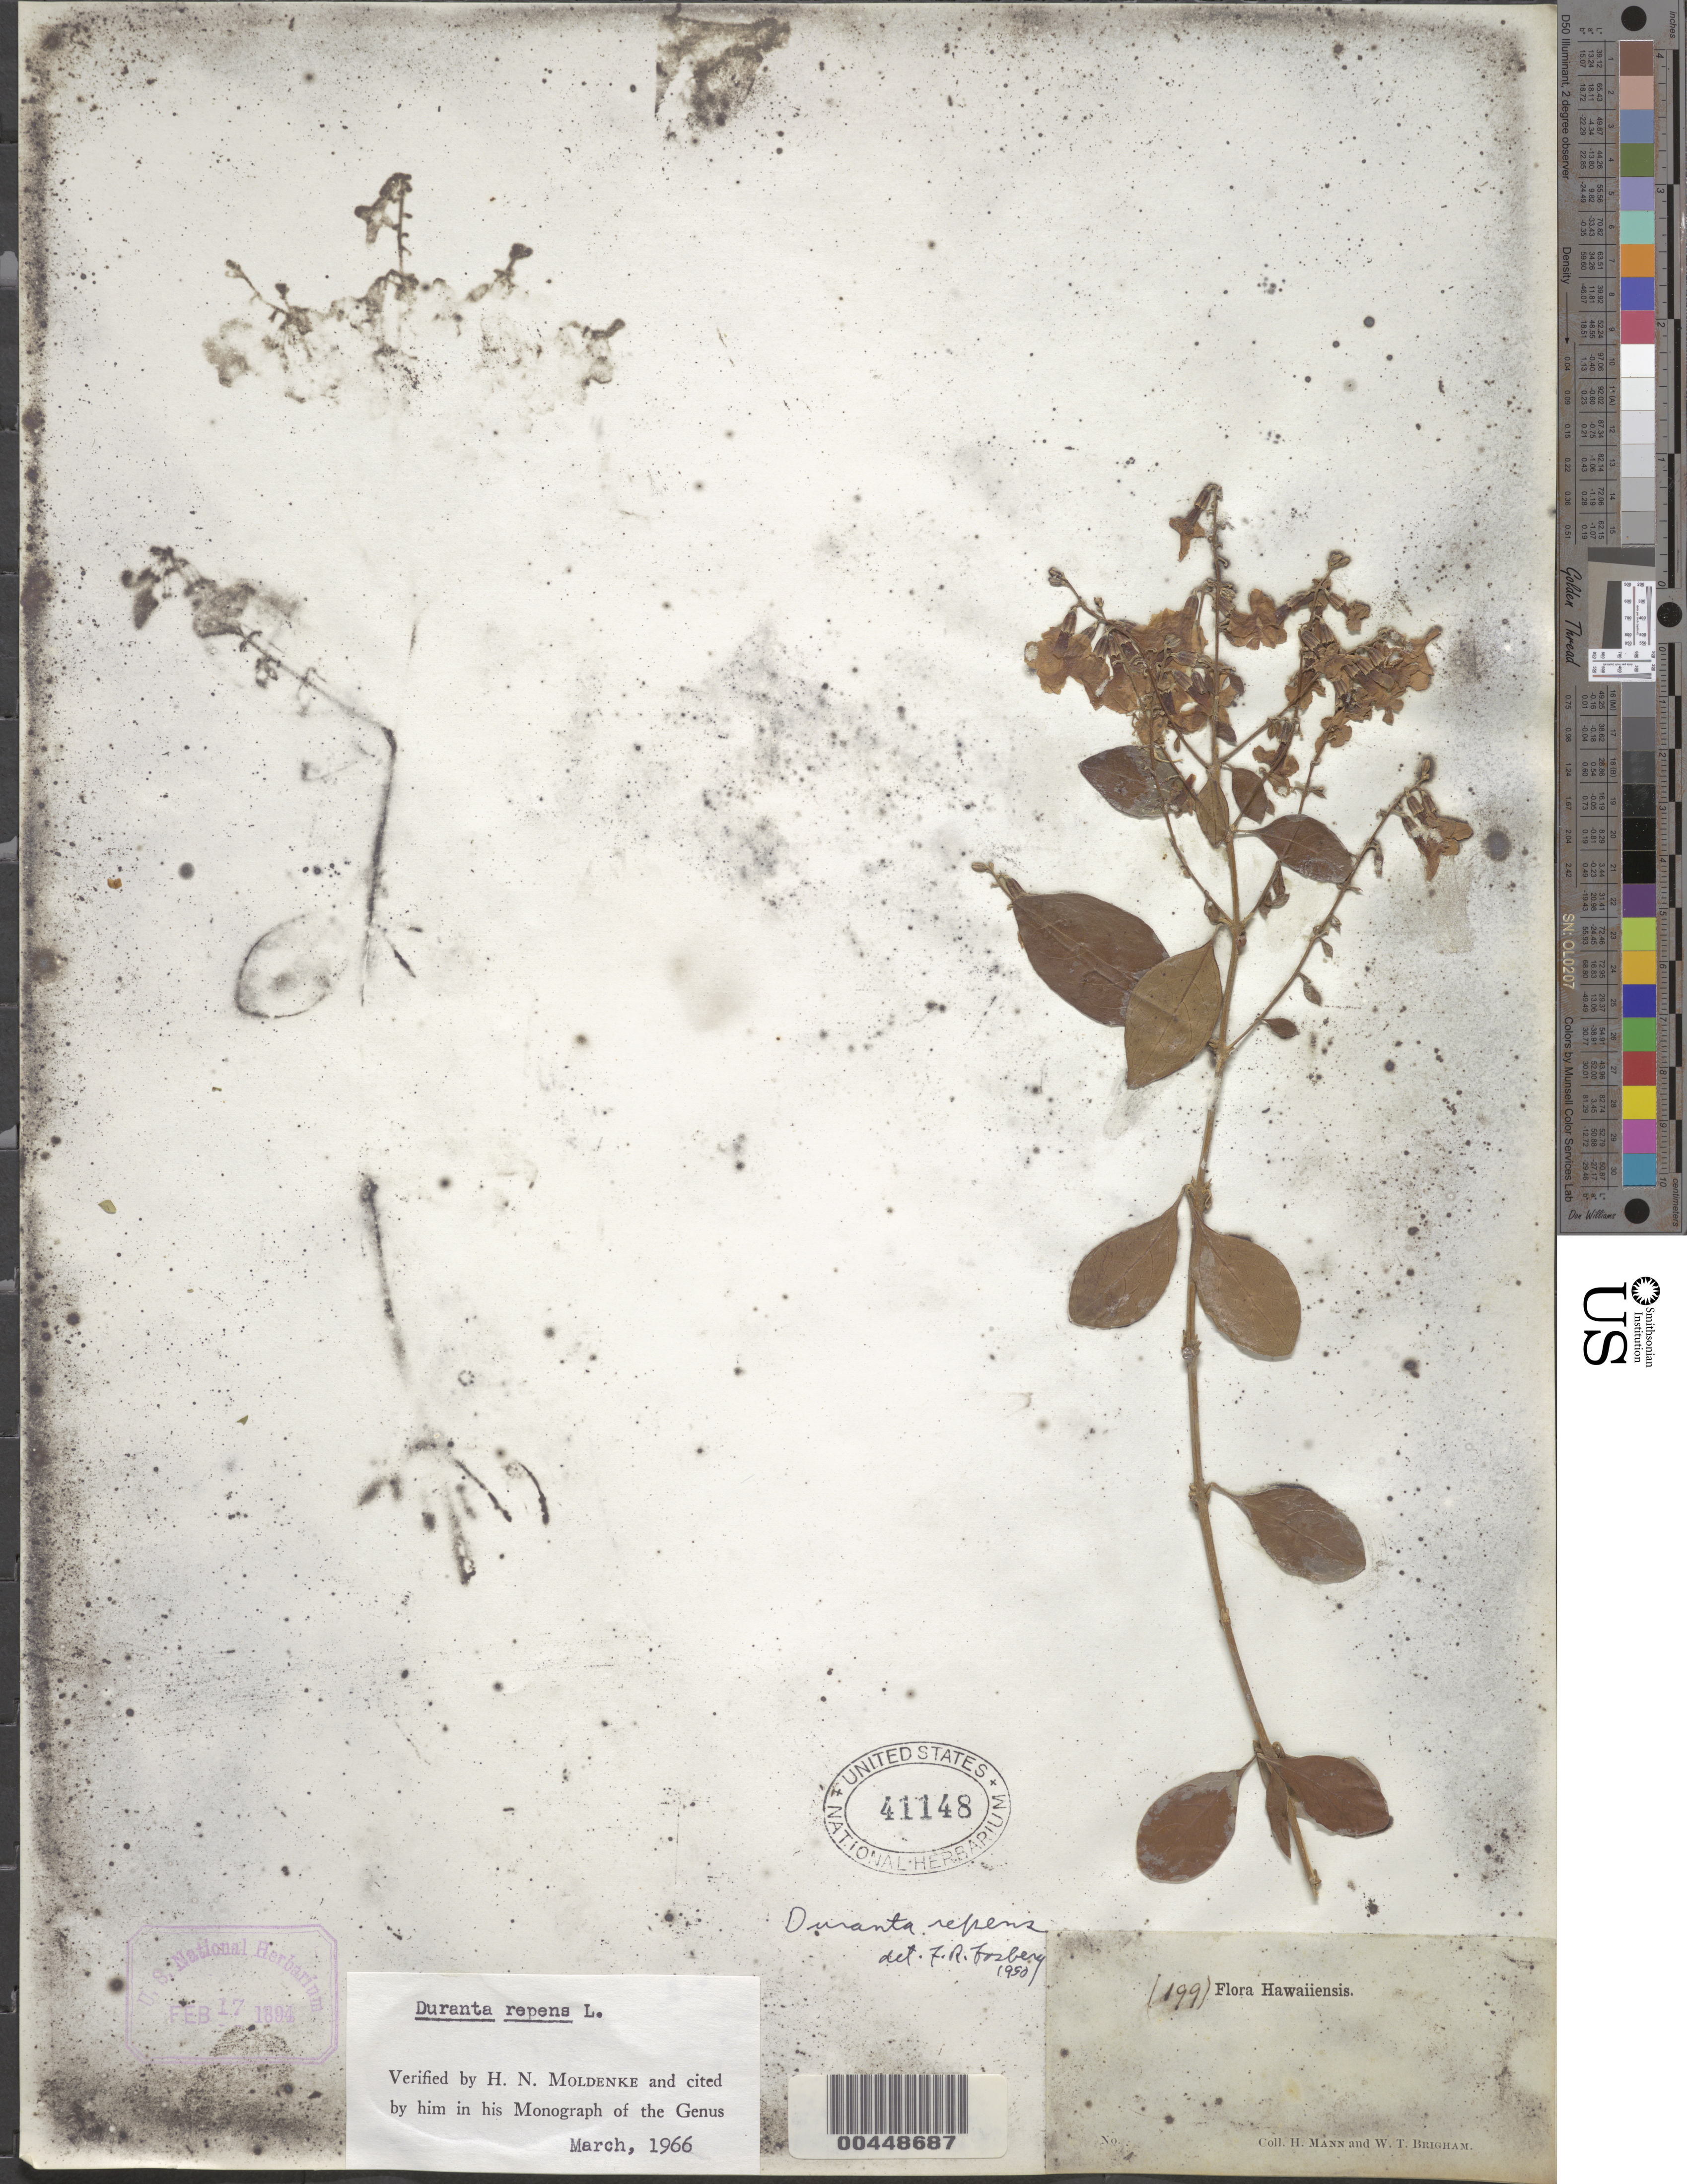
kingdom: Plantae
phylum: Tracheophyta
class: Magnoliopsida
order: Lamiales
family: Verbenaceae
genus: Duranta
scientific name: Duranta repens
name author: L.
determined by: Moldenke, H. N.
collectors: H. Mann & W. T. Brigham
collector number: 199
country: United States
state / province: Hawaii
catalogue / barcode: US 41148